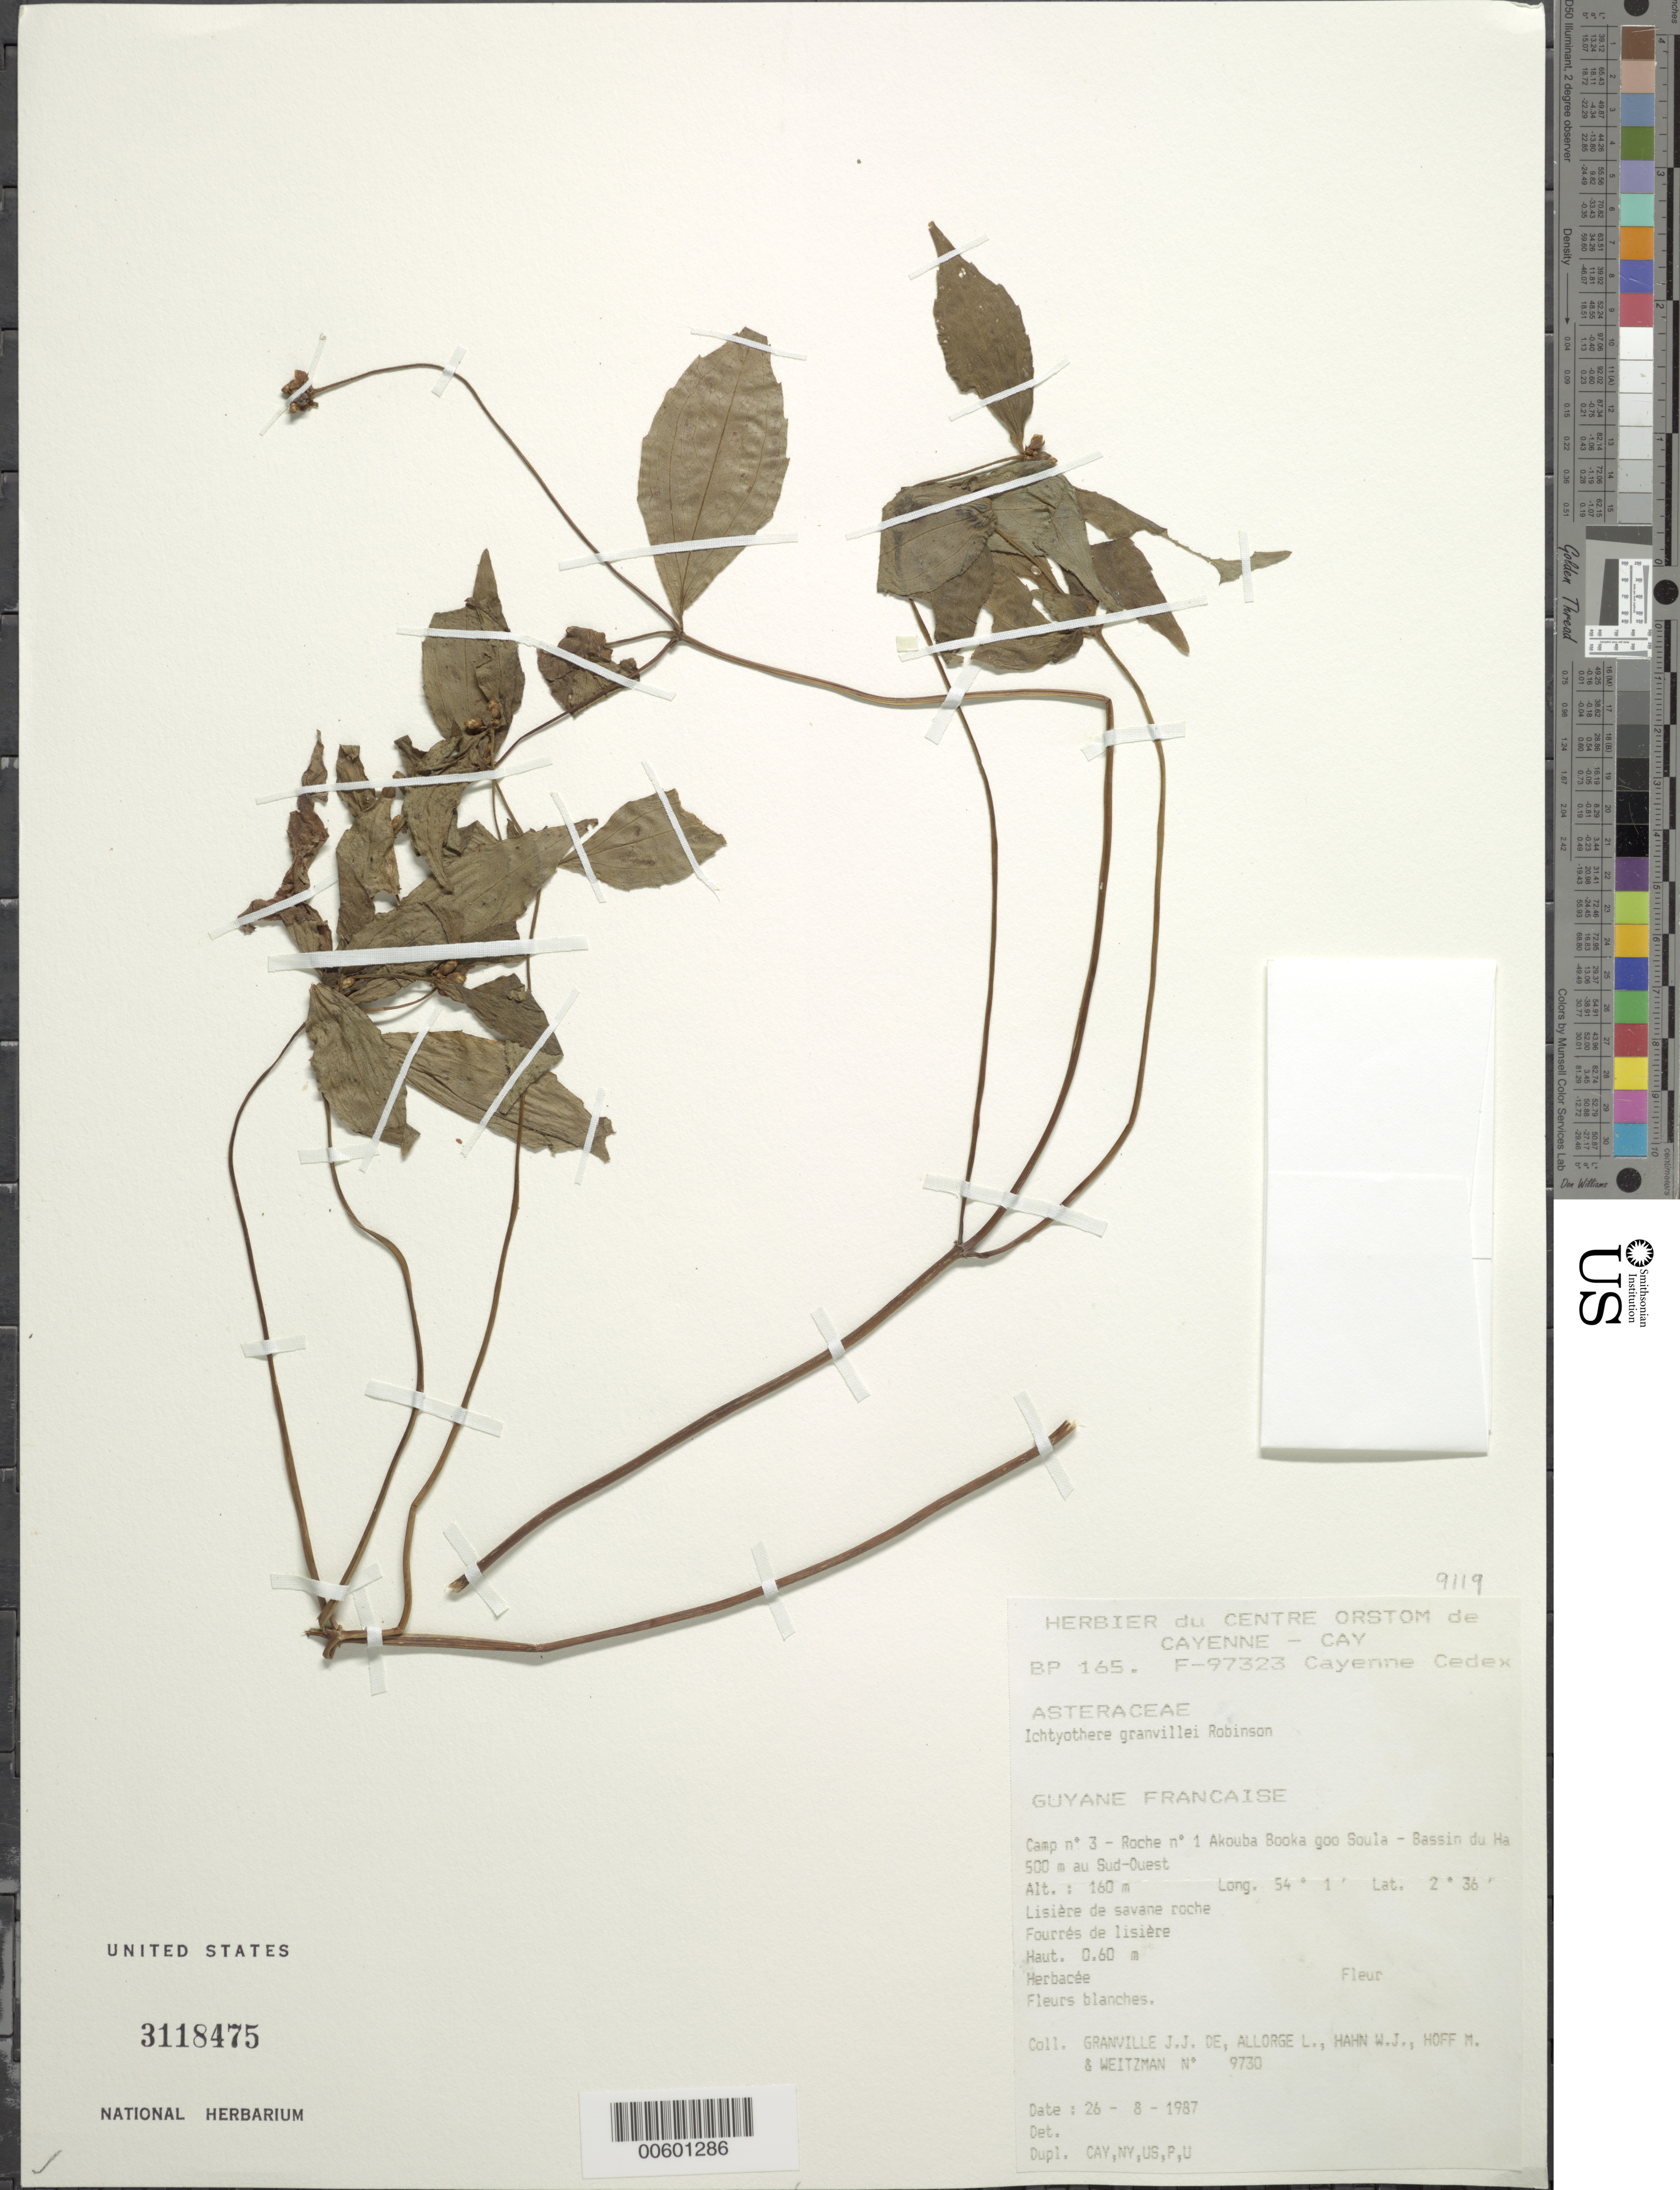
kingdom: Plantae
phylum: Tracheophyta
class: Magnoliopsida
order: Asterales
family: Asteraceae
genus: Ichthyothere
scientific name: Ichthyothere granvillei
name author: H. Rob.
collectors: J.-J. de Granville, L. Allorge, W. J. Hahn, M. Hoff & A. L. Weitzman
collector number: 9730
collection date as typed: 26-Aug-87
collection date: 1987-08-26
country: French Guiana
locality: Akouba Booka goo Soula, Camp #3, Roche no. 1, Bassin du Haut-Marouini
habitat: lisiere de savane roche, fourres de lisiere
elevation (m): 160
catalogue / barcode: US 3118475